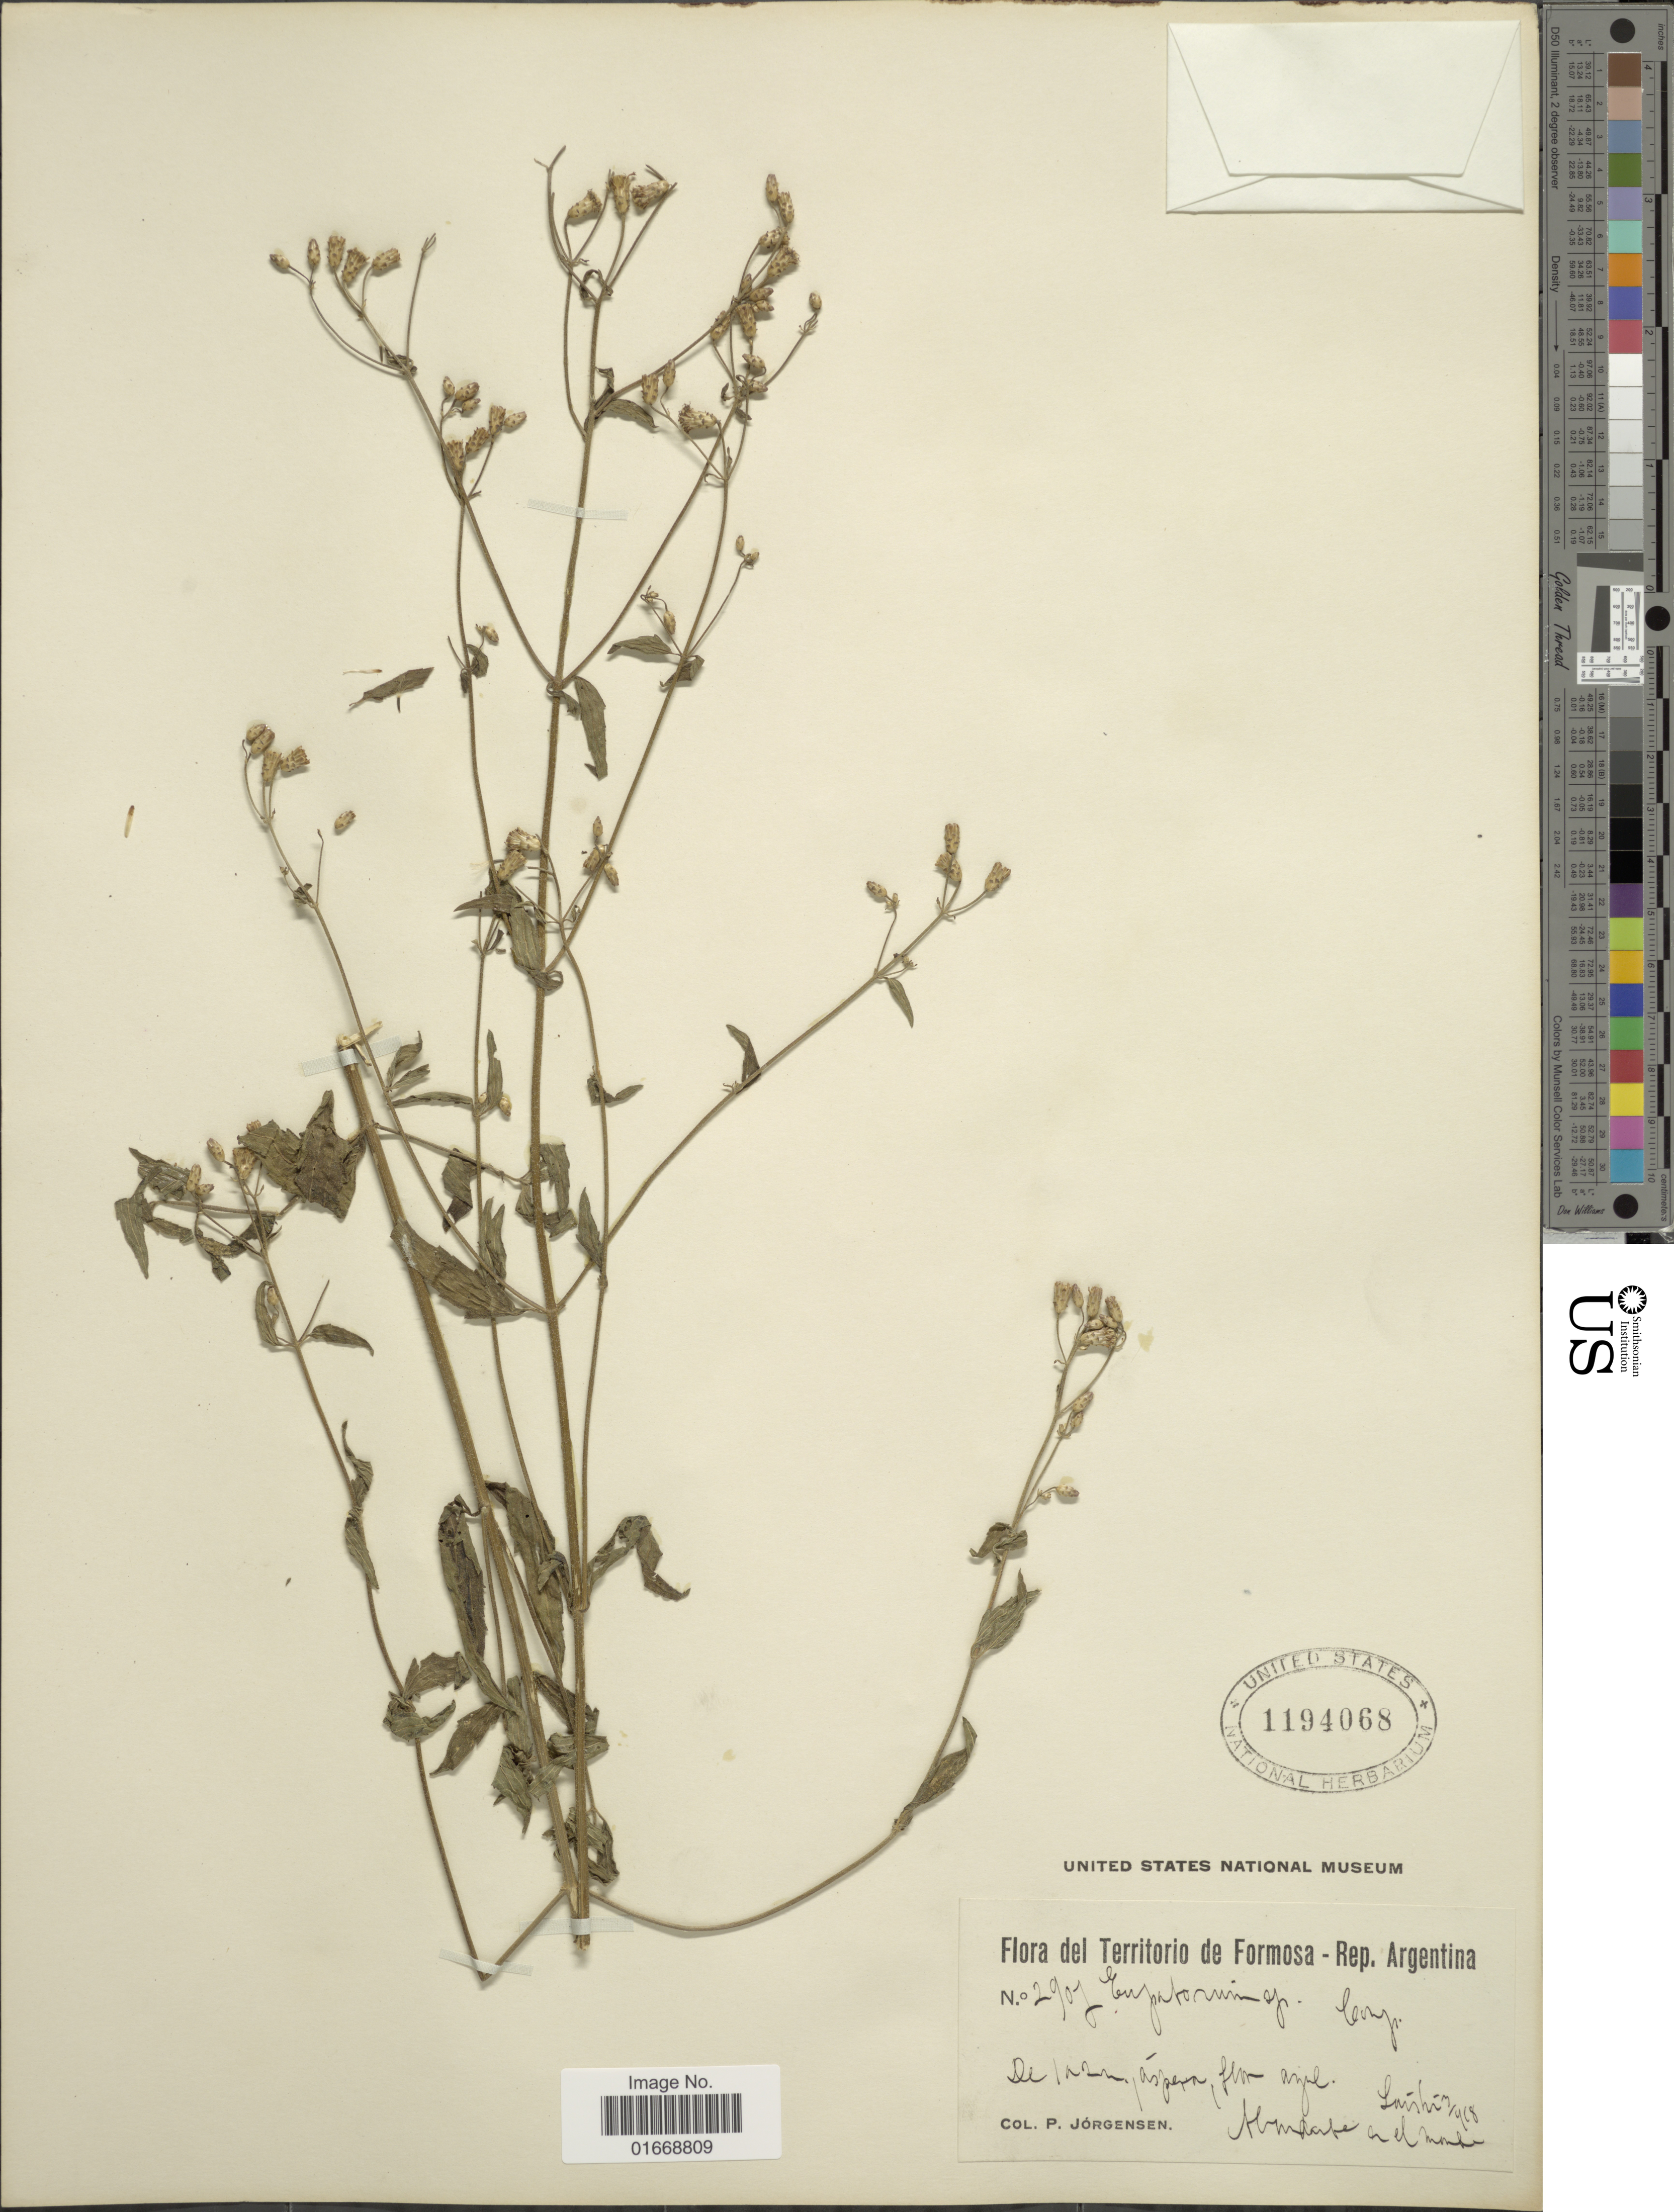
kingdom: Plantae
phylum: Tracheophyta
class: Magnoliopsida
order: Asterales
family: Asteraceae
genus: Chromolaena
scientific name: Chromolaena squarroso-ramosa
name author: (Hieron.) R.M. King & H. Rob.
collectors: P. Jörgensen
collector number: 2907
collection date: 1918-03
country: Argentina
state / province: Formosa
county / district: Laishí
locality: abundant in mountains Laishi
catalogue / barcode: US 1194068